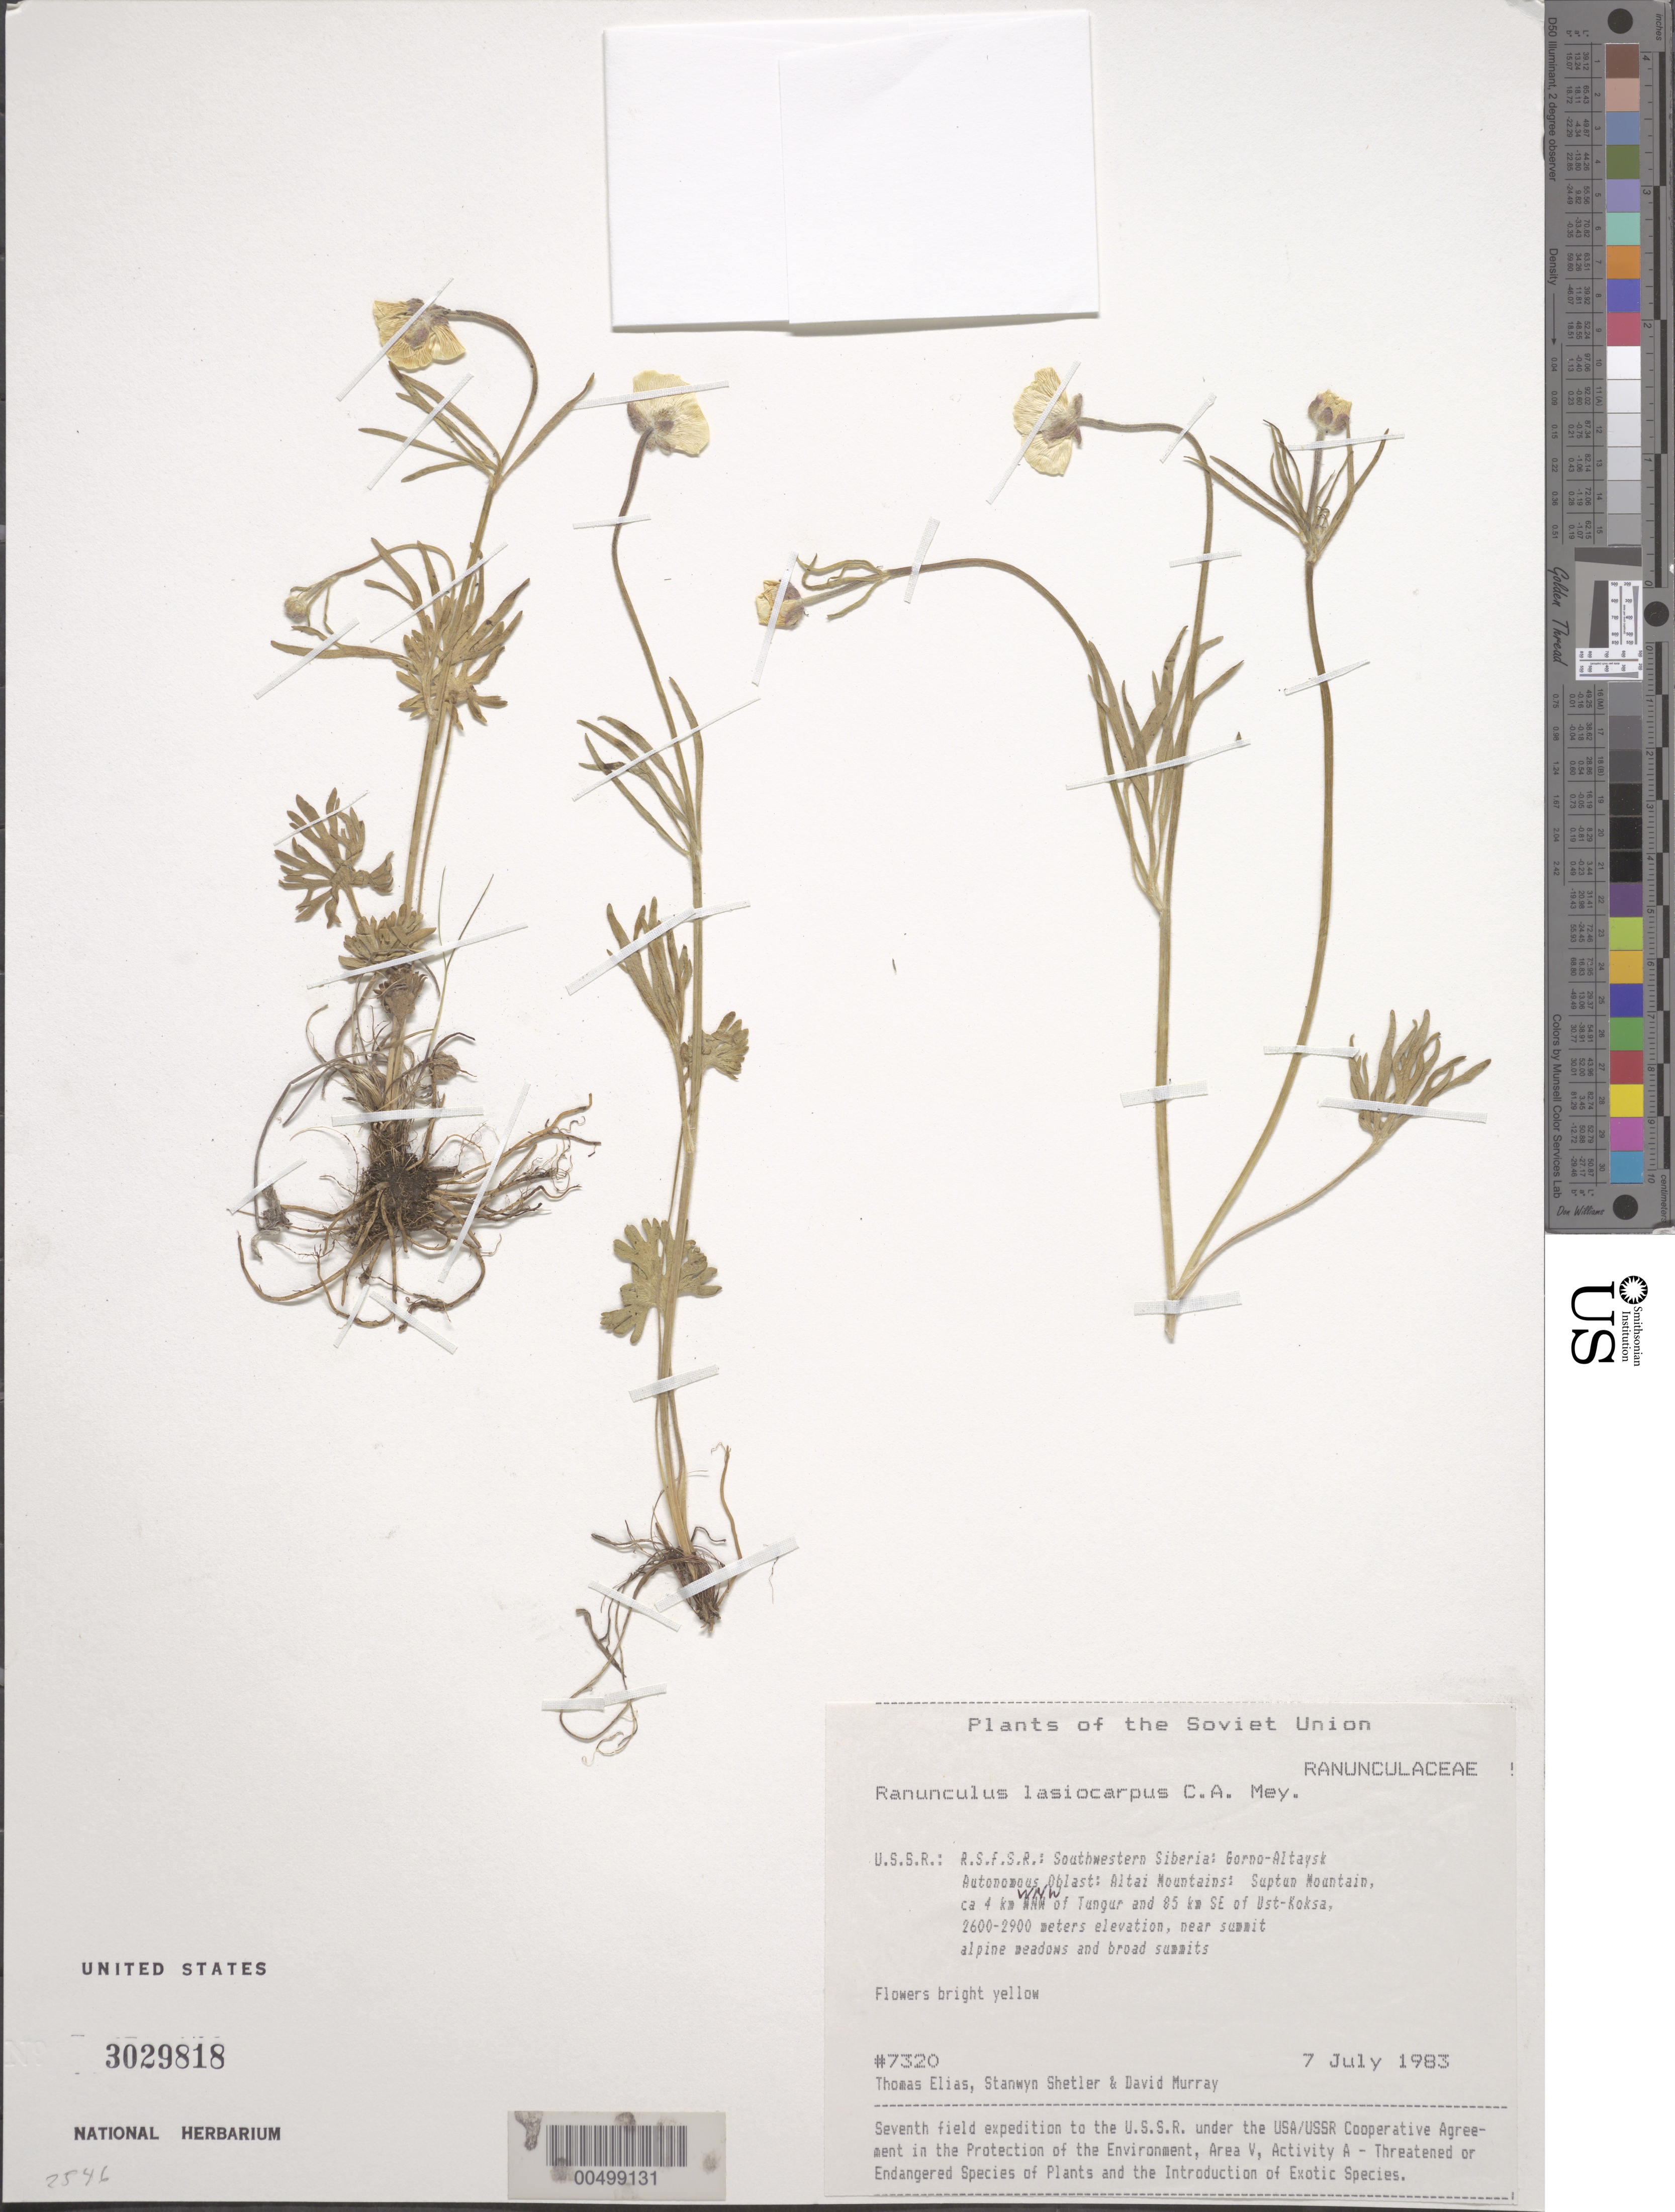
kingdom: Plantae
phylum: Tracheophyta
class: Magnoliopsida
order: Ranunculales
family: Ranunculaceae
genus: Ranunculus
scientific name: Ranunculus lasiocarpus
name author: C.A. Mey.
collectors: T. Elias, S. Shetler & D. F. Murray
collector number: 7320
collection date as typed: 07 Jul 1983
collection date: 1983-07-07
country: Russian Federation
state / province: Altai Republic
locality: Altai Mountains, Suptun Mountain, ca. 4 km WNW of Tungur and 85 km SE of Ust-Koksa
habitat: near summit; alpine meadows and broad summits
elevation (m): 2600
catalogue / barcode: US 3029818